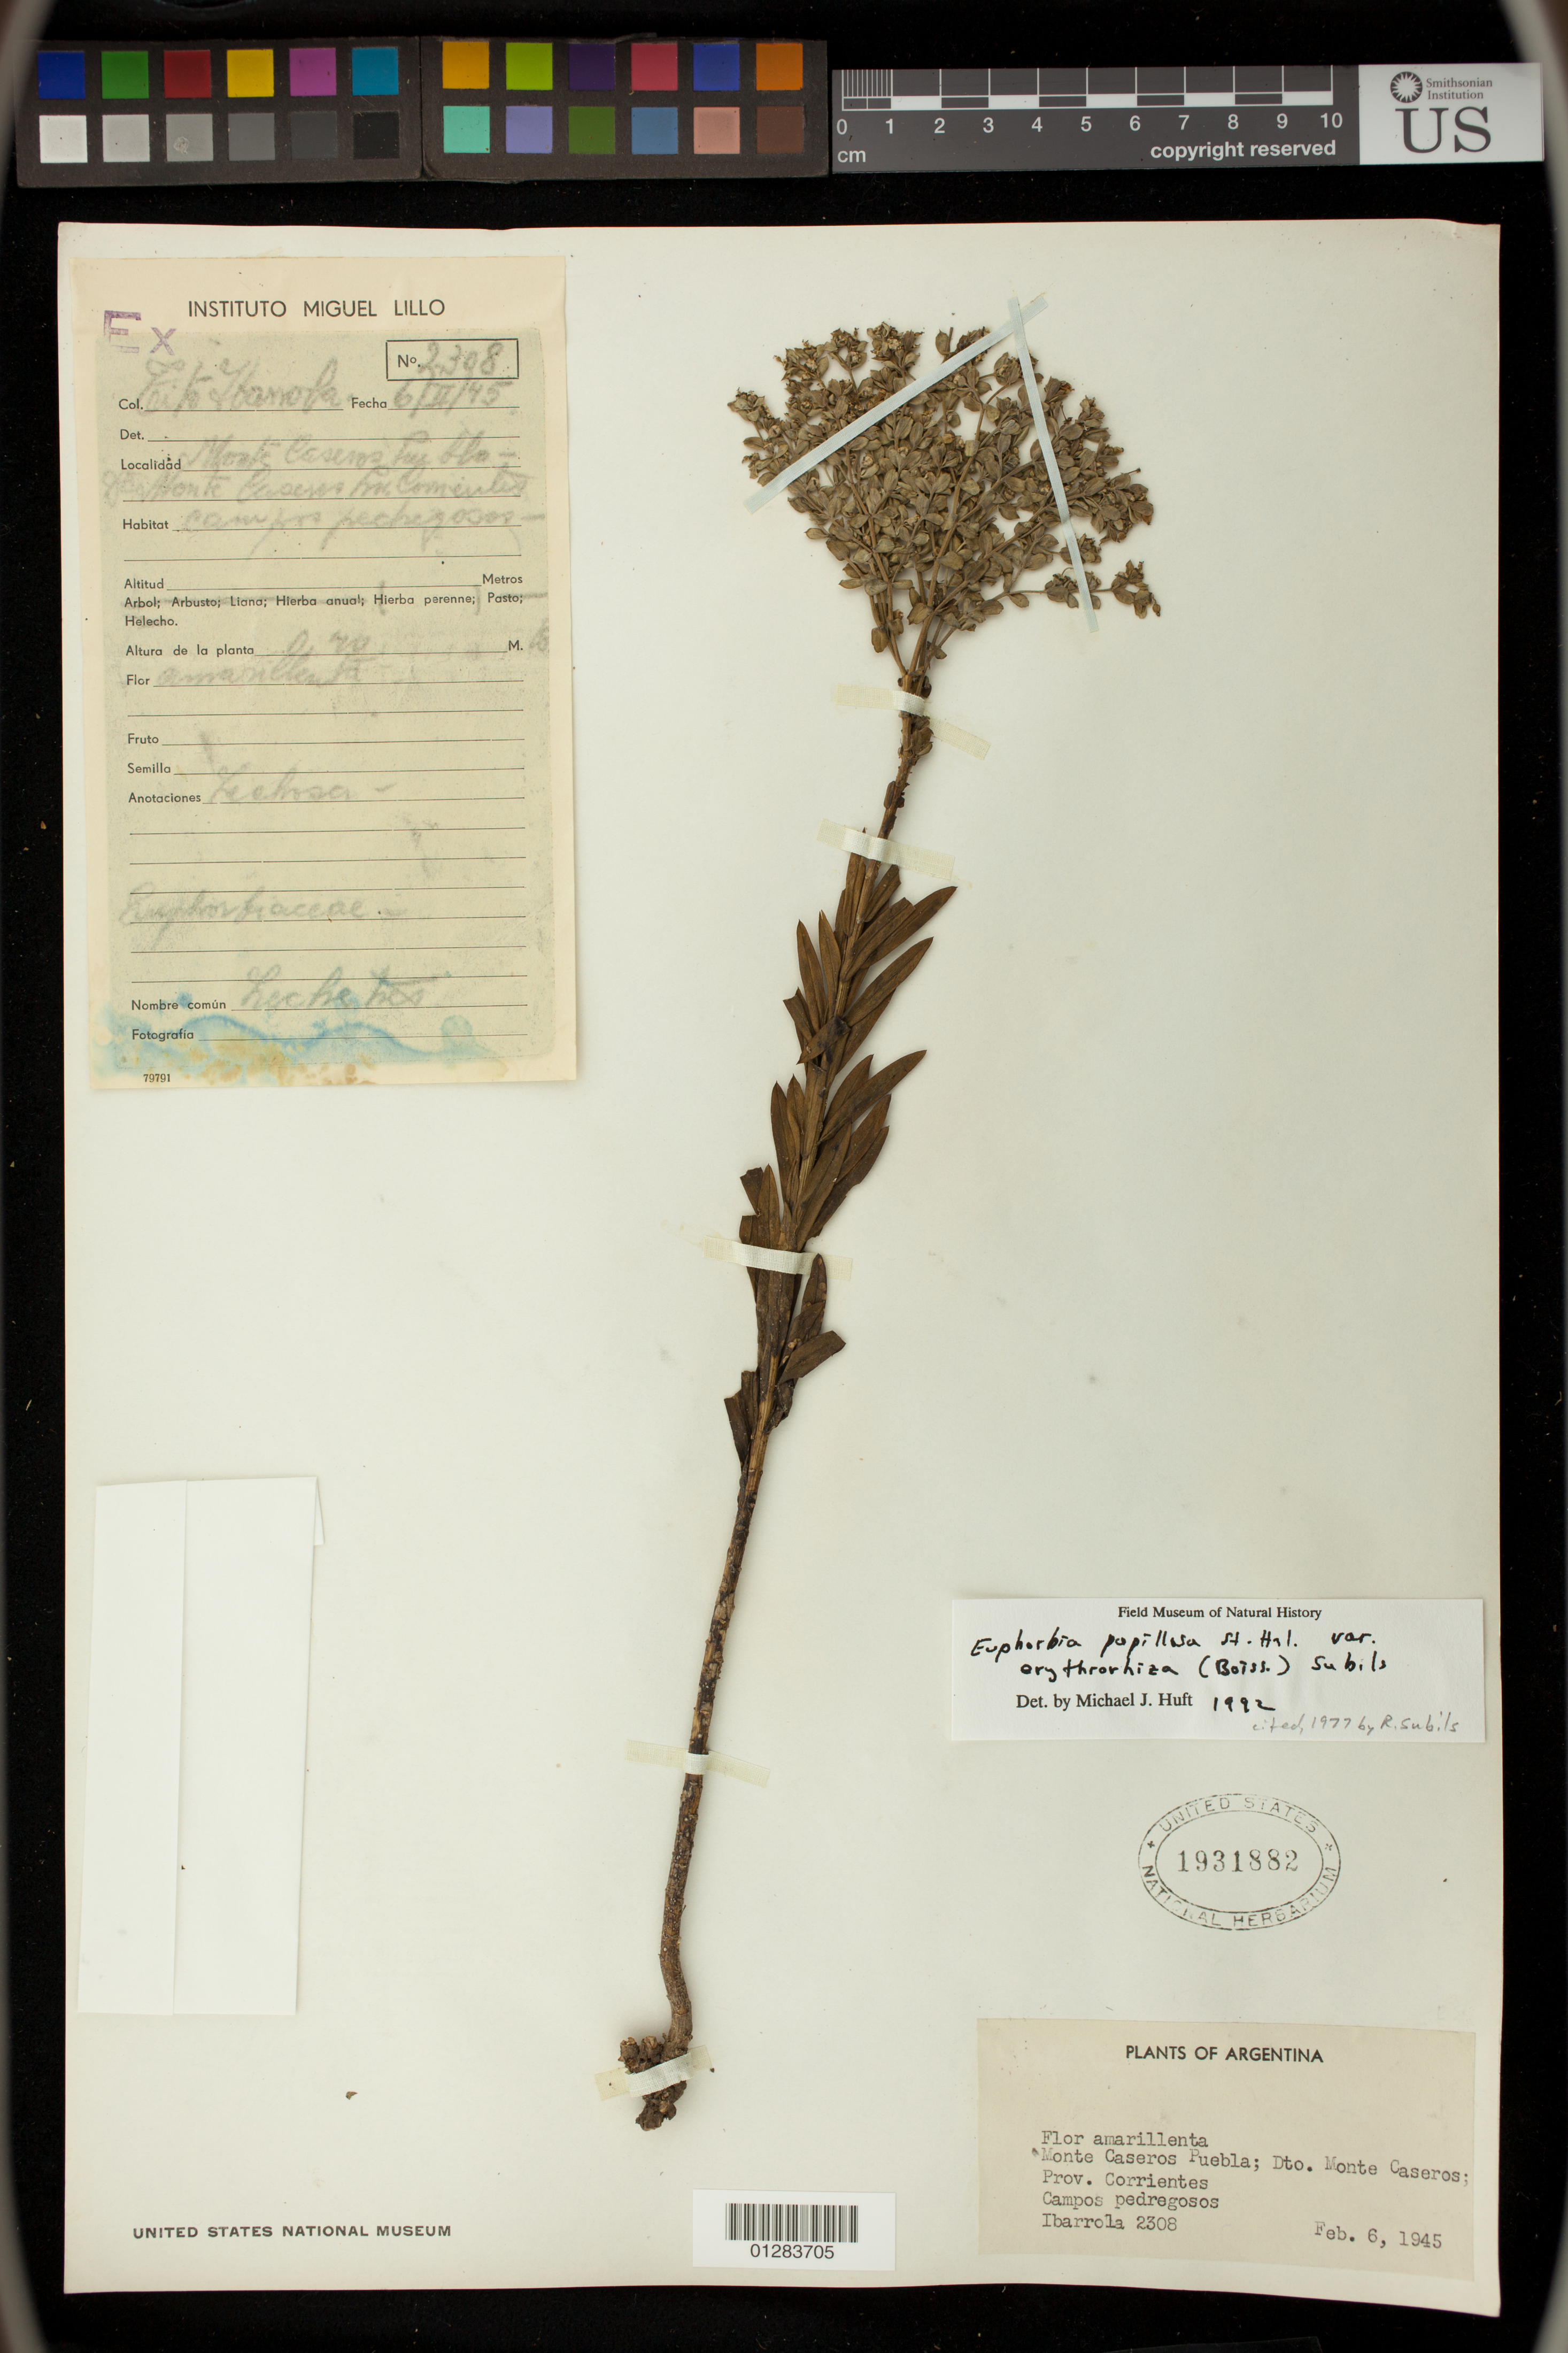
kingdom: Plantae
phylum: Tracheophyta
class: Magnoliopsida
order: Malpighiales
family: Euphorbiaceae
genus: Euphorbia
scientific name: Euphorbia papillosa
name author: A. St.-Hil.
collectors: T. Ibarrola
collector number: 2308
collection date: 1945-02-06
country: Argentina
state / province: Corrientes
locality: Monte Caseros Puebla, Dto. Monte Caseros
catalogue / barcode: US 1931882